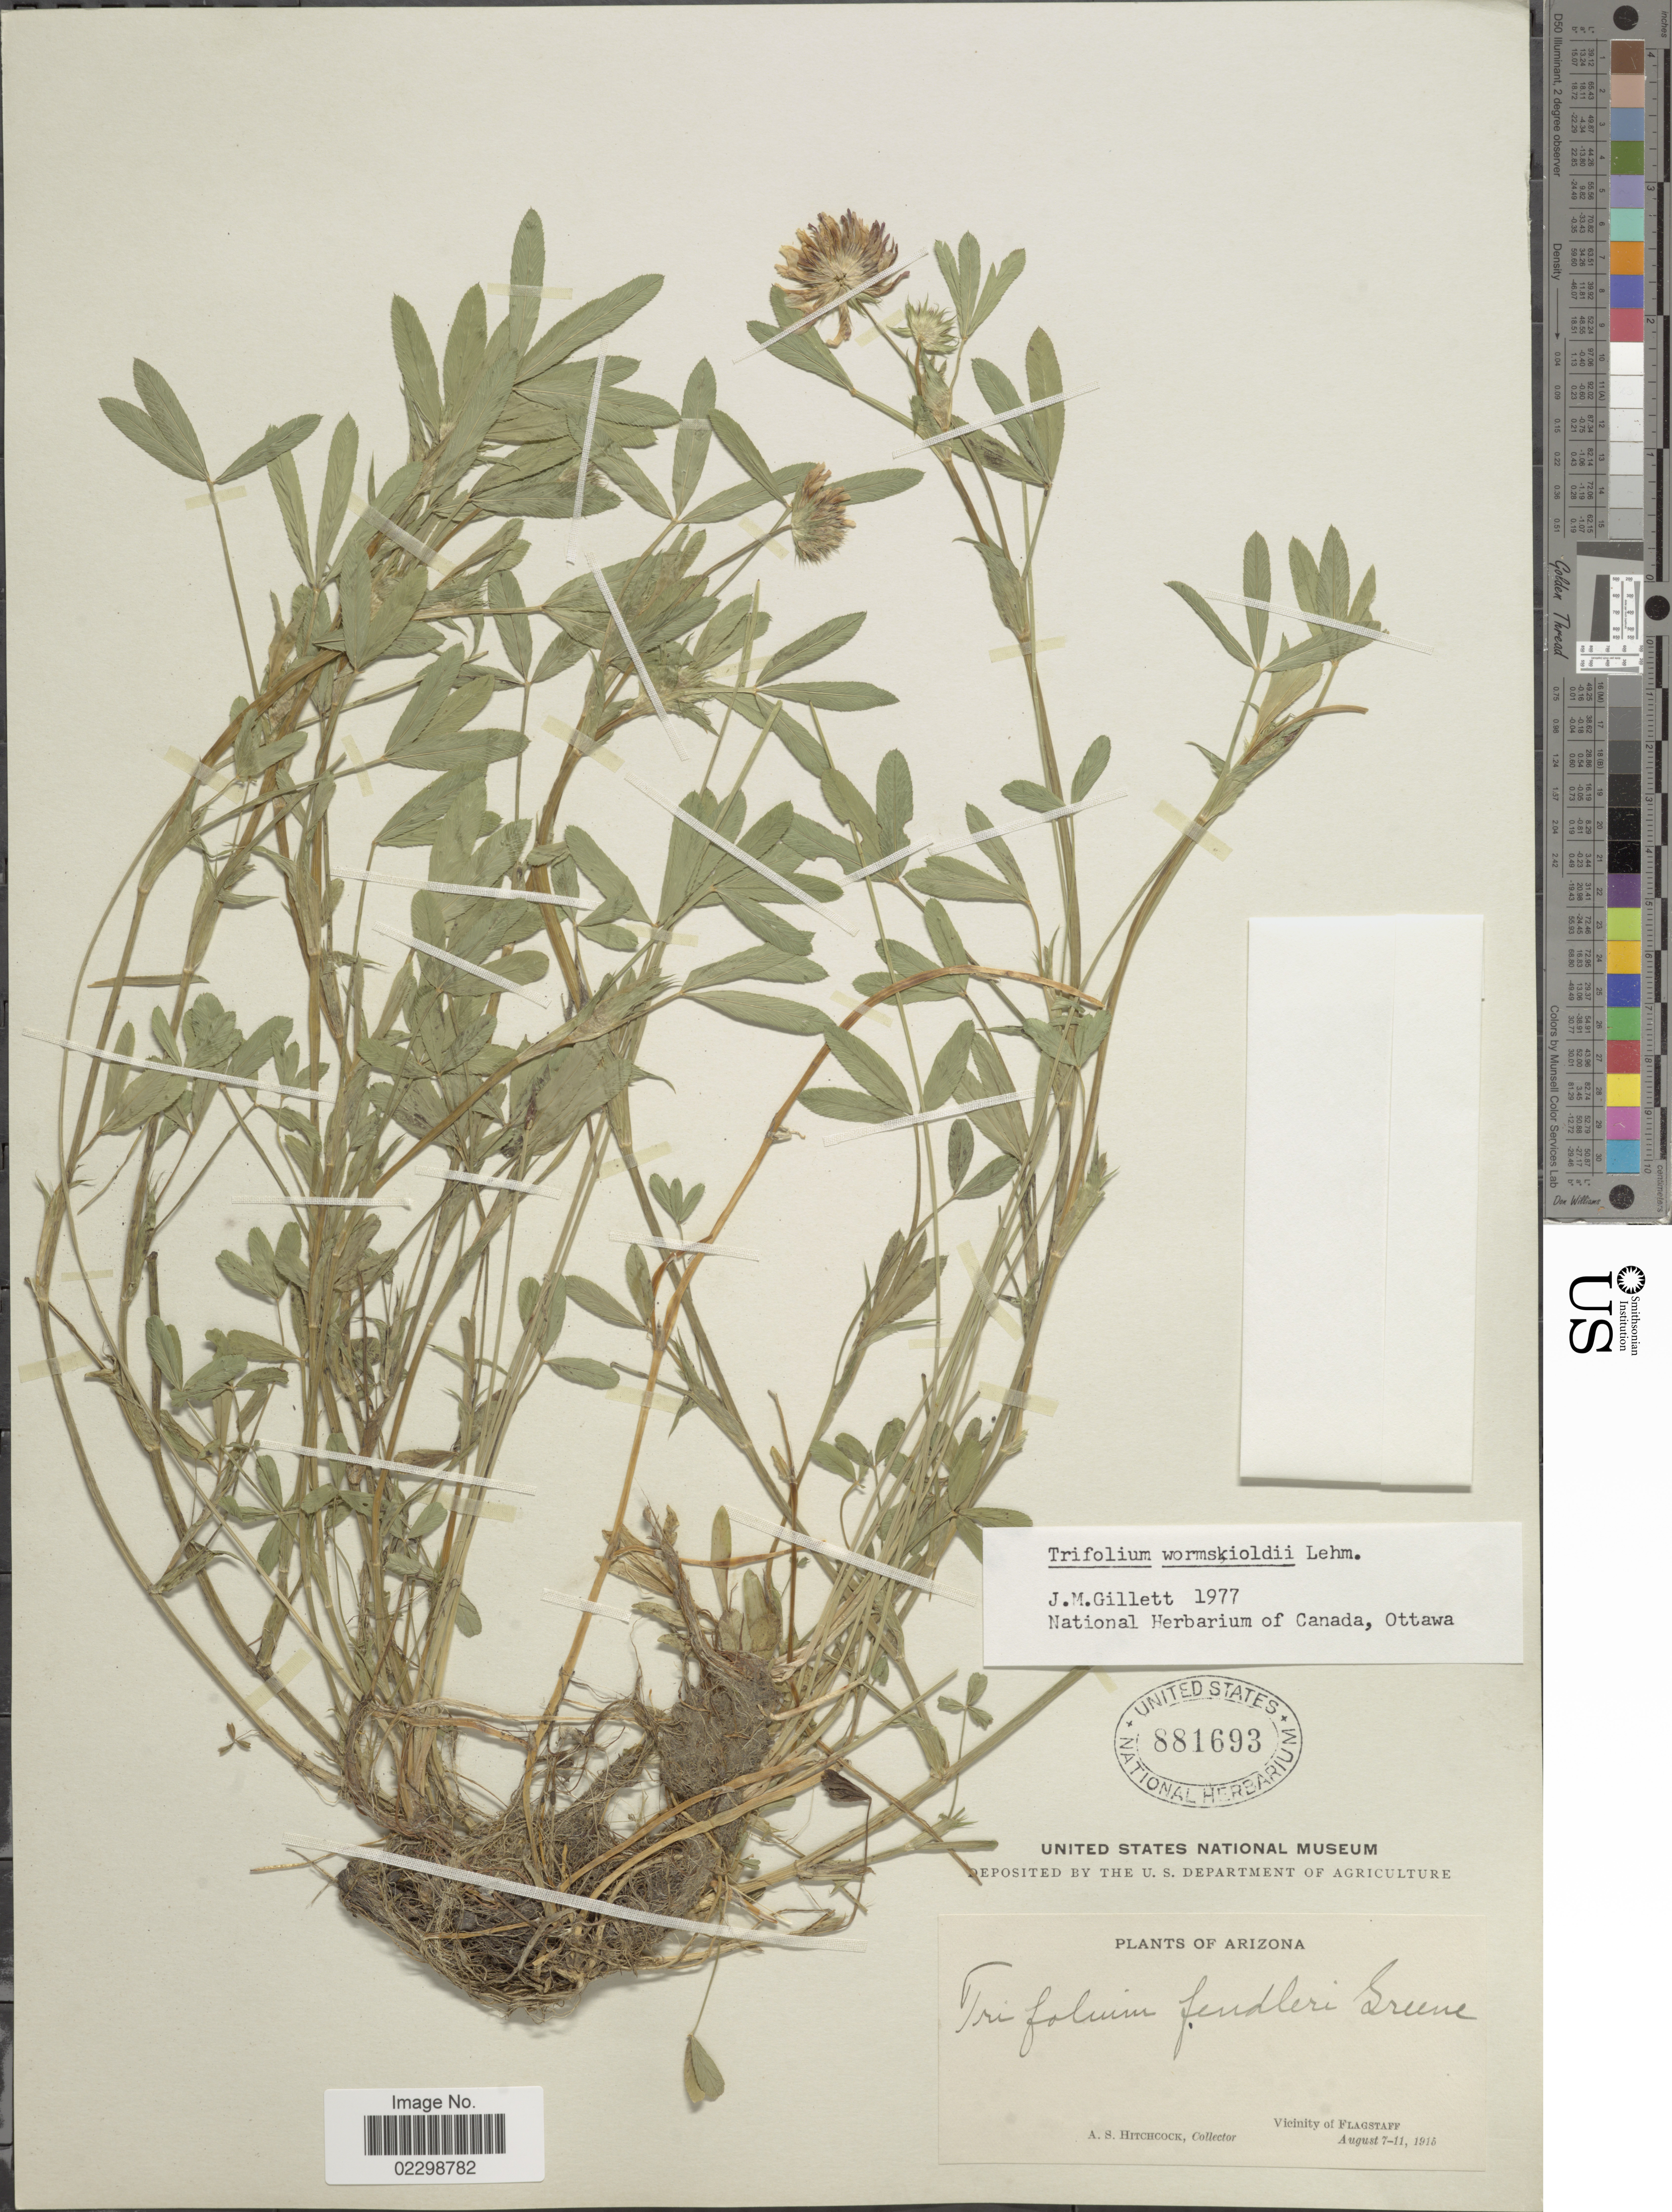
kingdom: Plantae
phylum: Tracheophyta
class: Magnoliopsida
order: Fabales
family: Fabaceae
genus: Trifolium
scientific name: Trifolium wormskioldii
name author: Lehm.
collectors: A. S. Hitchcock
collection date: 1915-08-07/1915-08-11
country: United States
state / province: Arizona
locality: Vicinity of Flagstaff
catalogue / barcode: US 881693